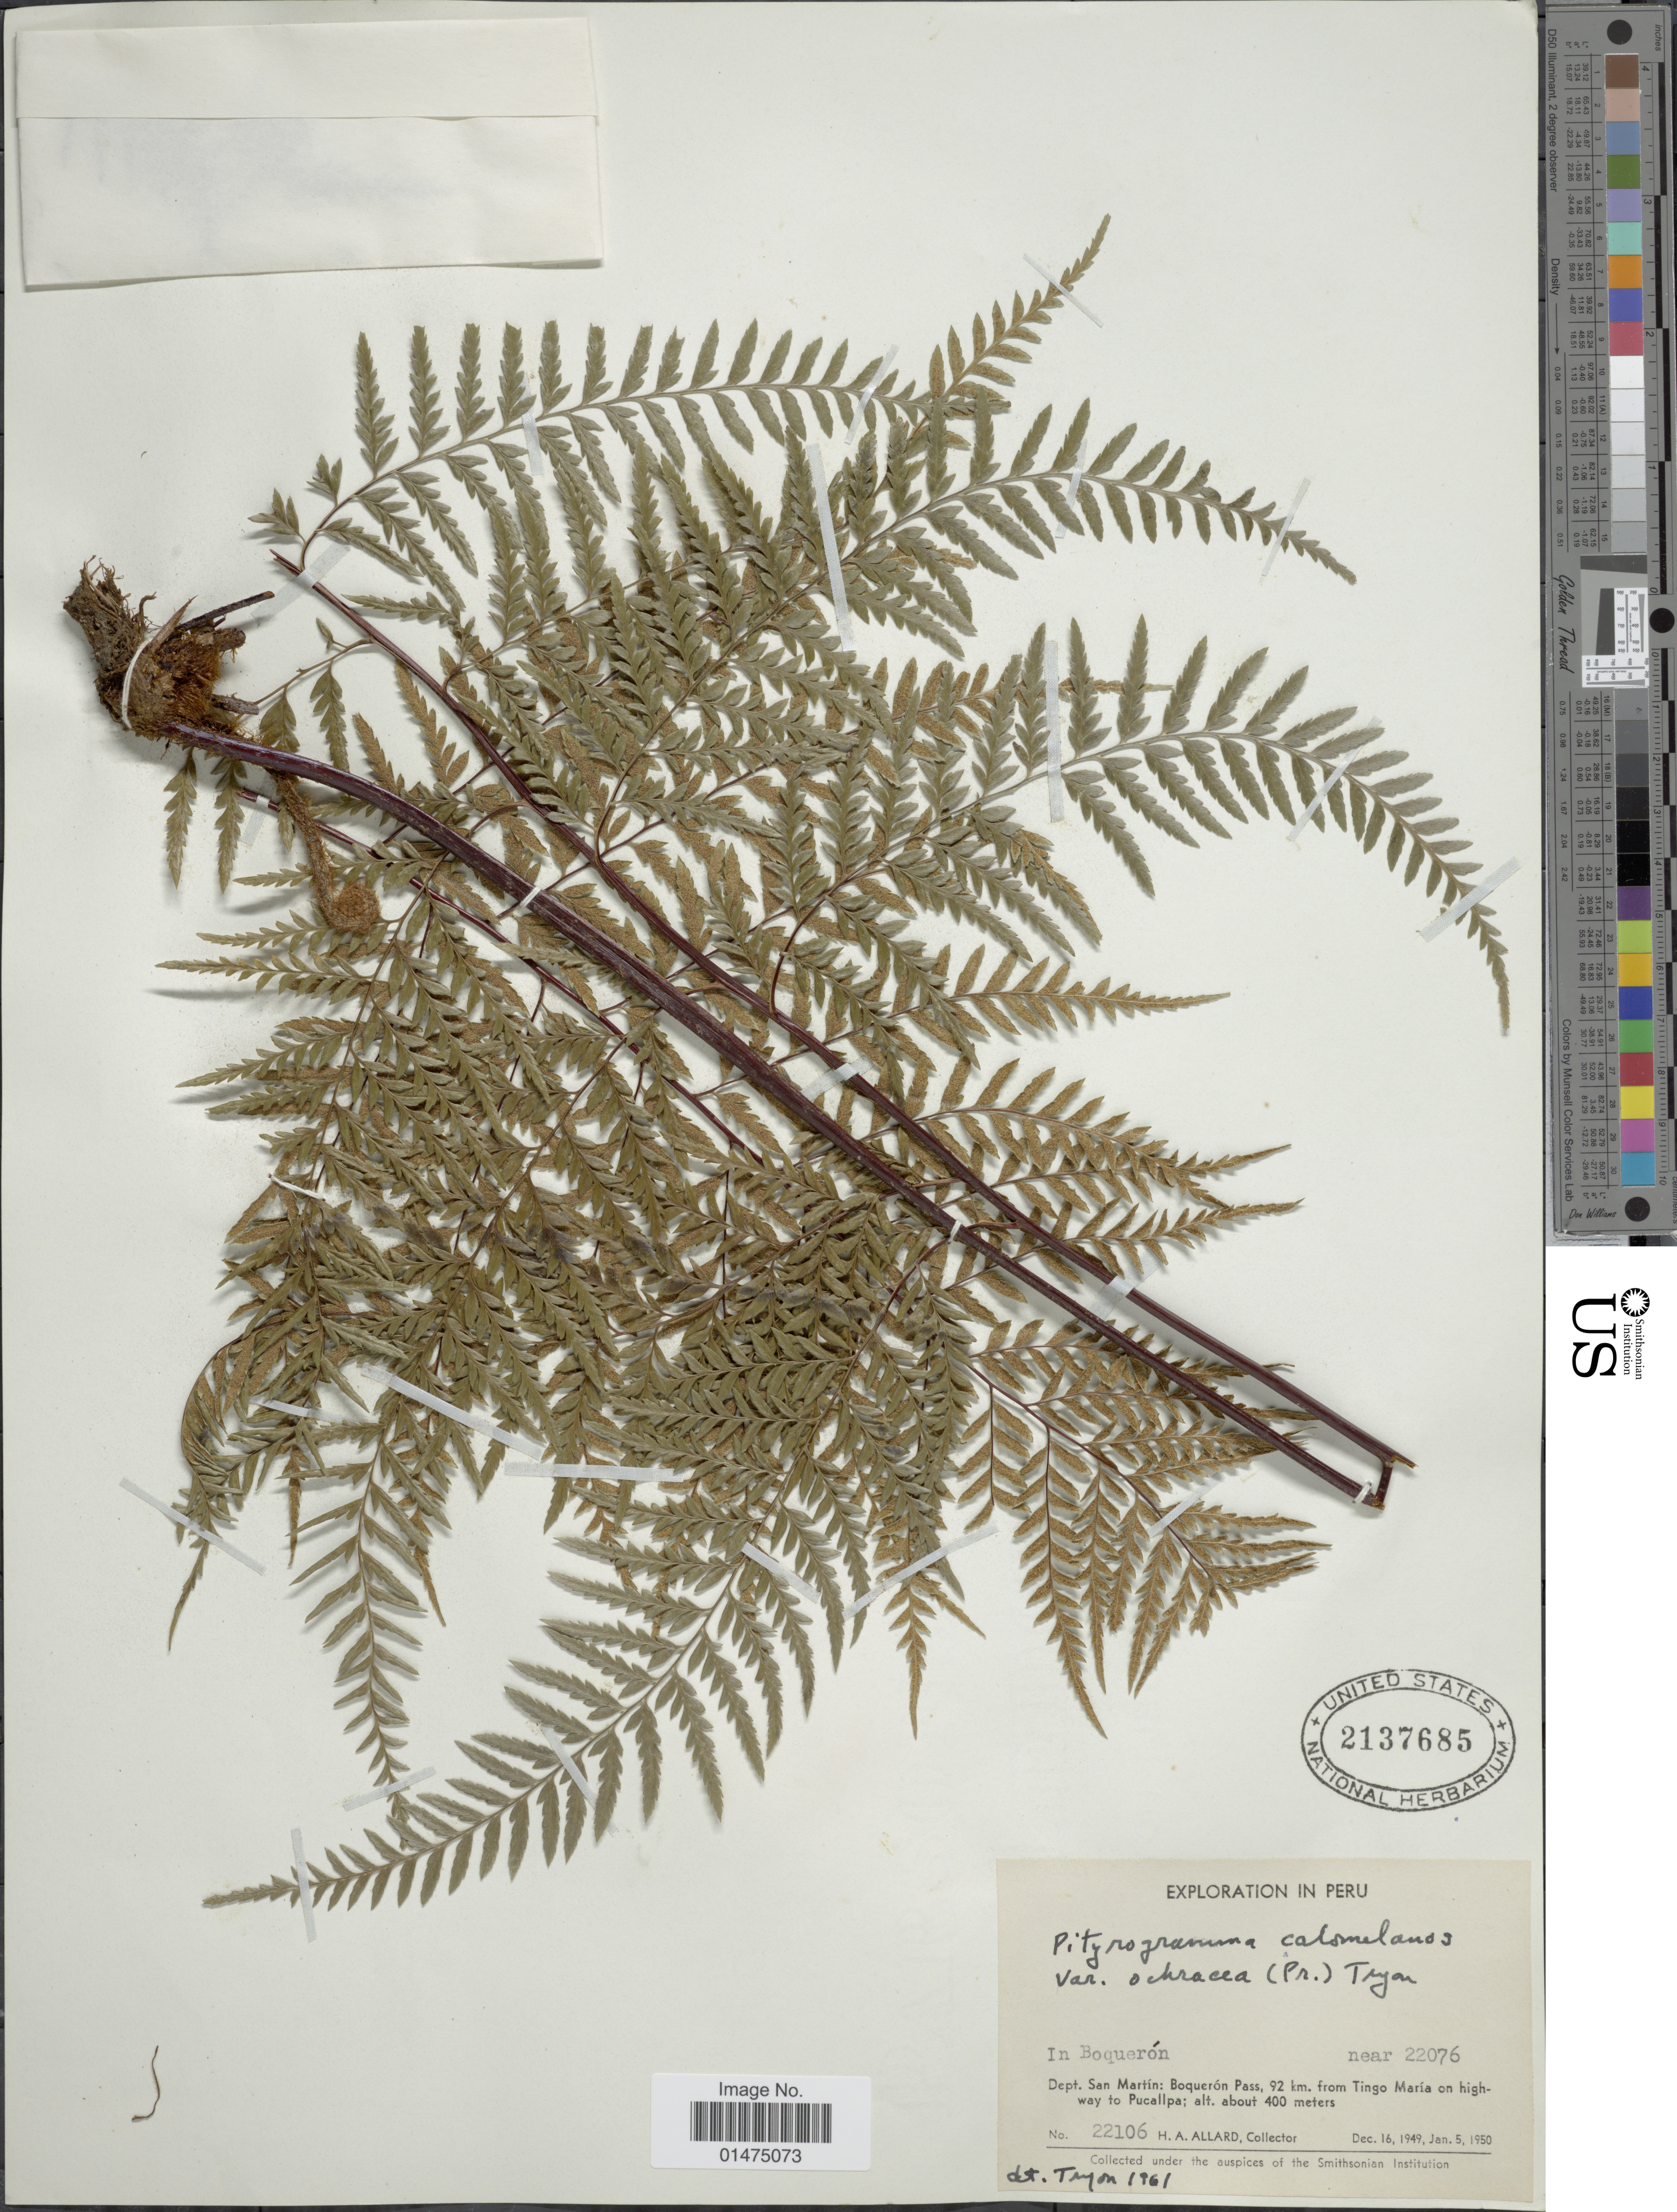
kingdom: Plantae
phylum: Tracheophyta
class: Polypodiopsida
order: Polypodiales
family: Pteridaceae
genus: Pityrogramma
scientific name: Pityrogramma ochracea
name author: (C. Presl) Domin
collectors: H. A. Allard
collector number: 22106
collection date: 1949-12-16/1950-01-05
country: Peru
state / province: San Martín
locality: In Boquerón, Dept. San Martin, Boquerón Pass, 92 km. from Tingo Maria on highway to Pucallpa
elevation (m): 400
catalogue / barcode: US 2137685